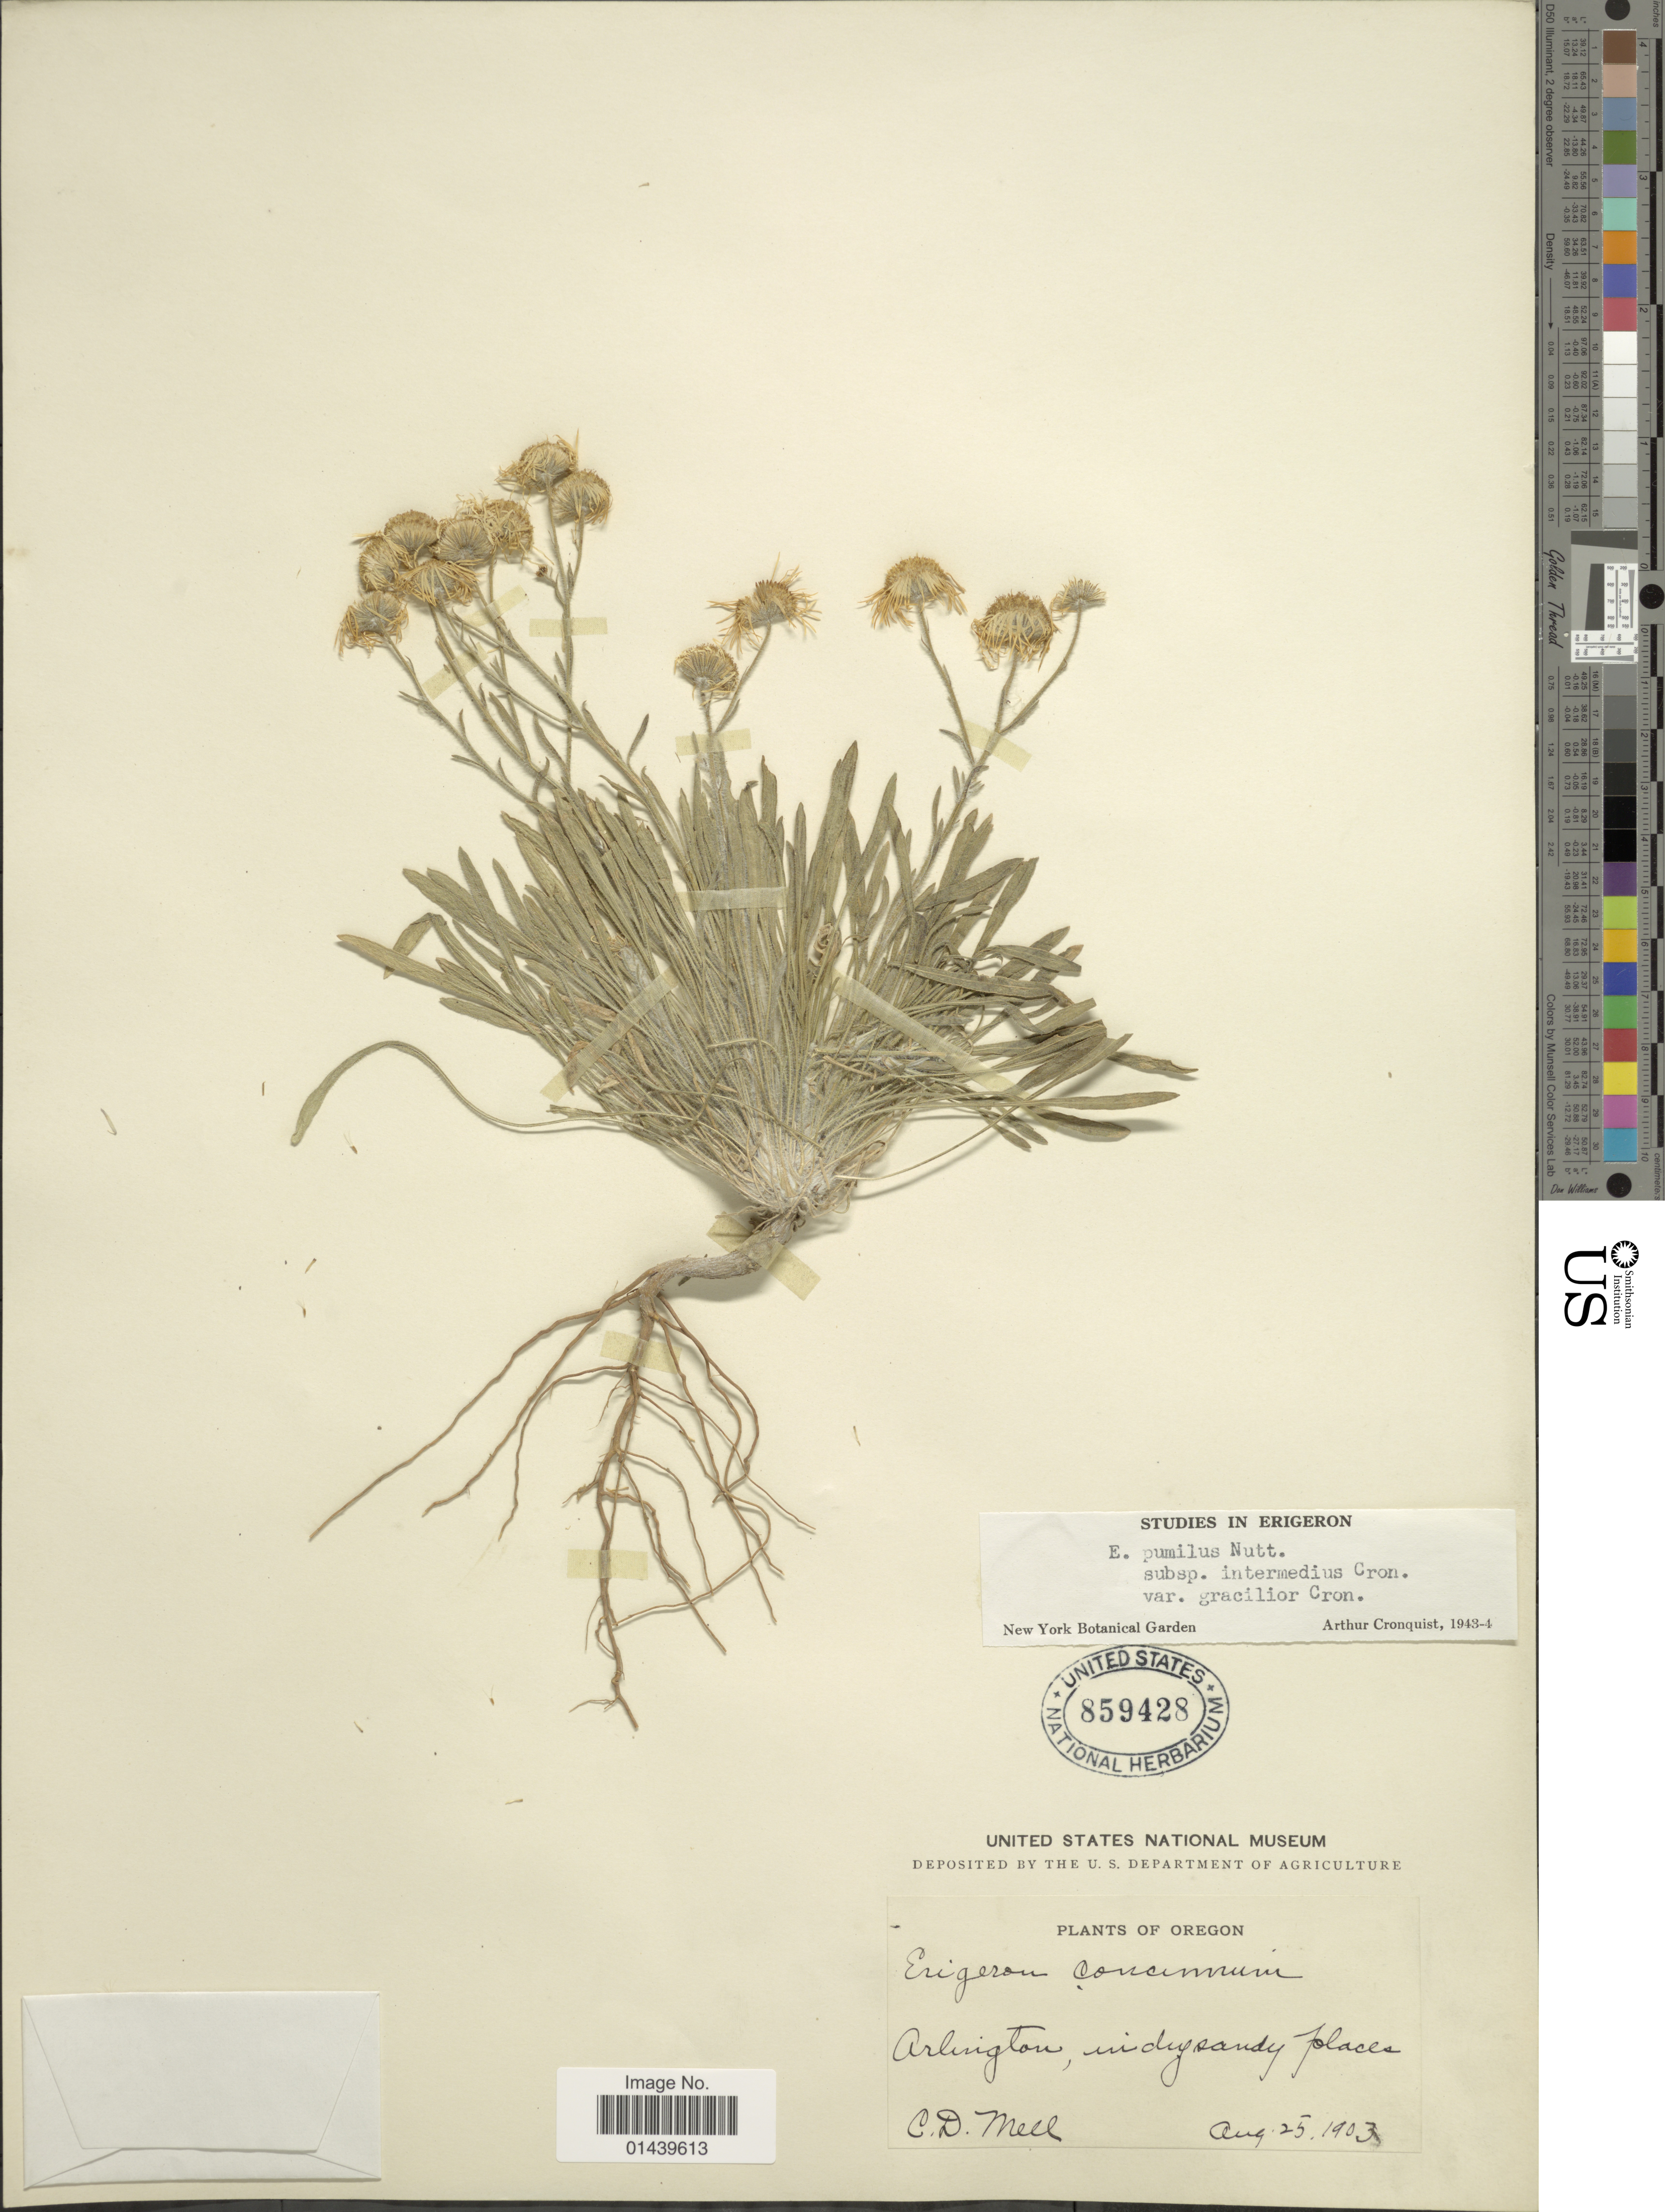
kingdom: Plantae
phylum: Tracheophyta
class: Magnoliopsida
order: Asterales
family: Asteraceae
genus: Erigeron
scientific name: Erigeron pumilus subsp. intermedius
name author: Cronq.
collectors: C. D. Mell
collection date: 1903-08-25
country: United States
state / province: Oregon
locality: Arlington, in dry sandy places.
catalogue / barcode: US 859428